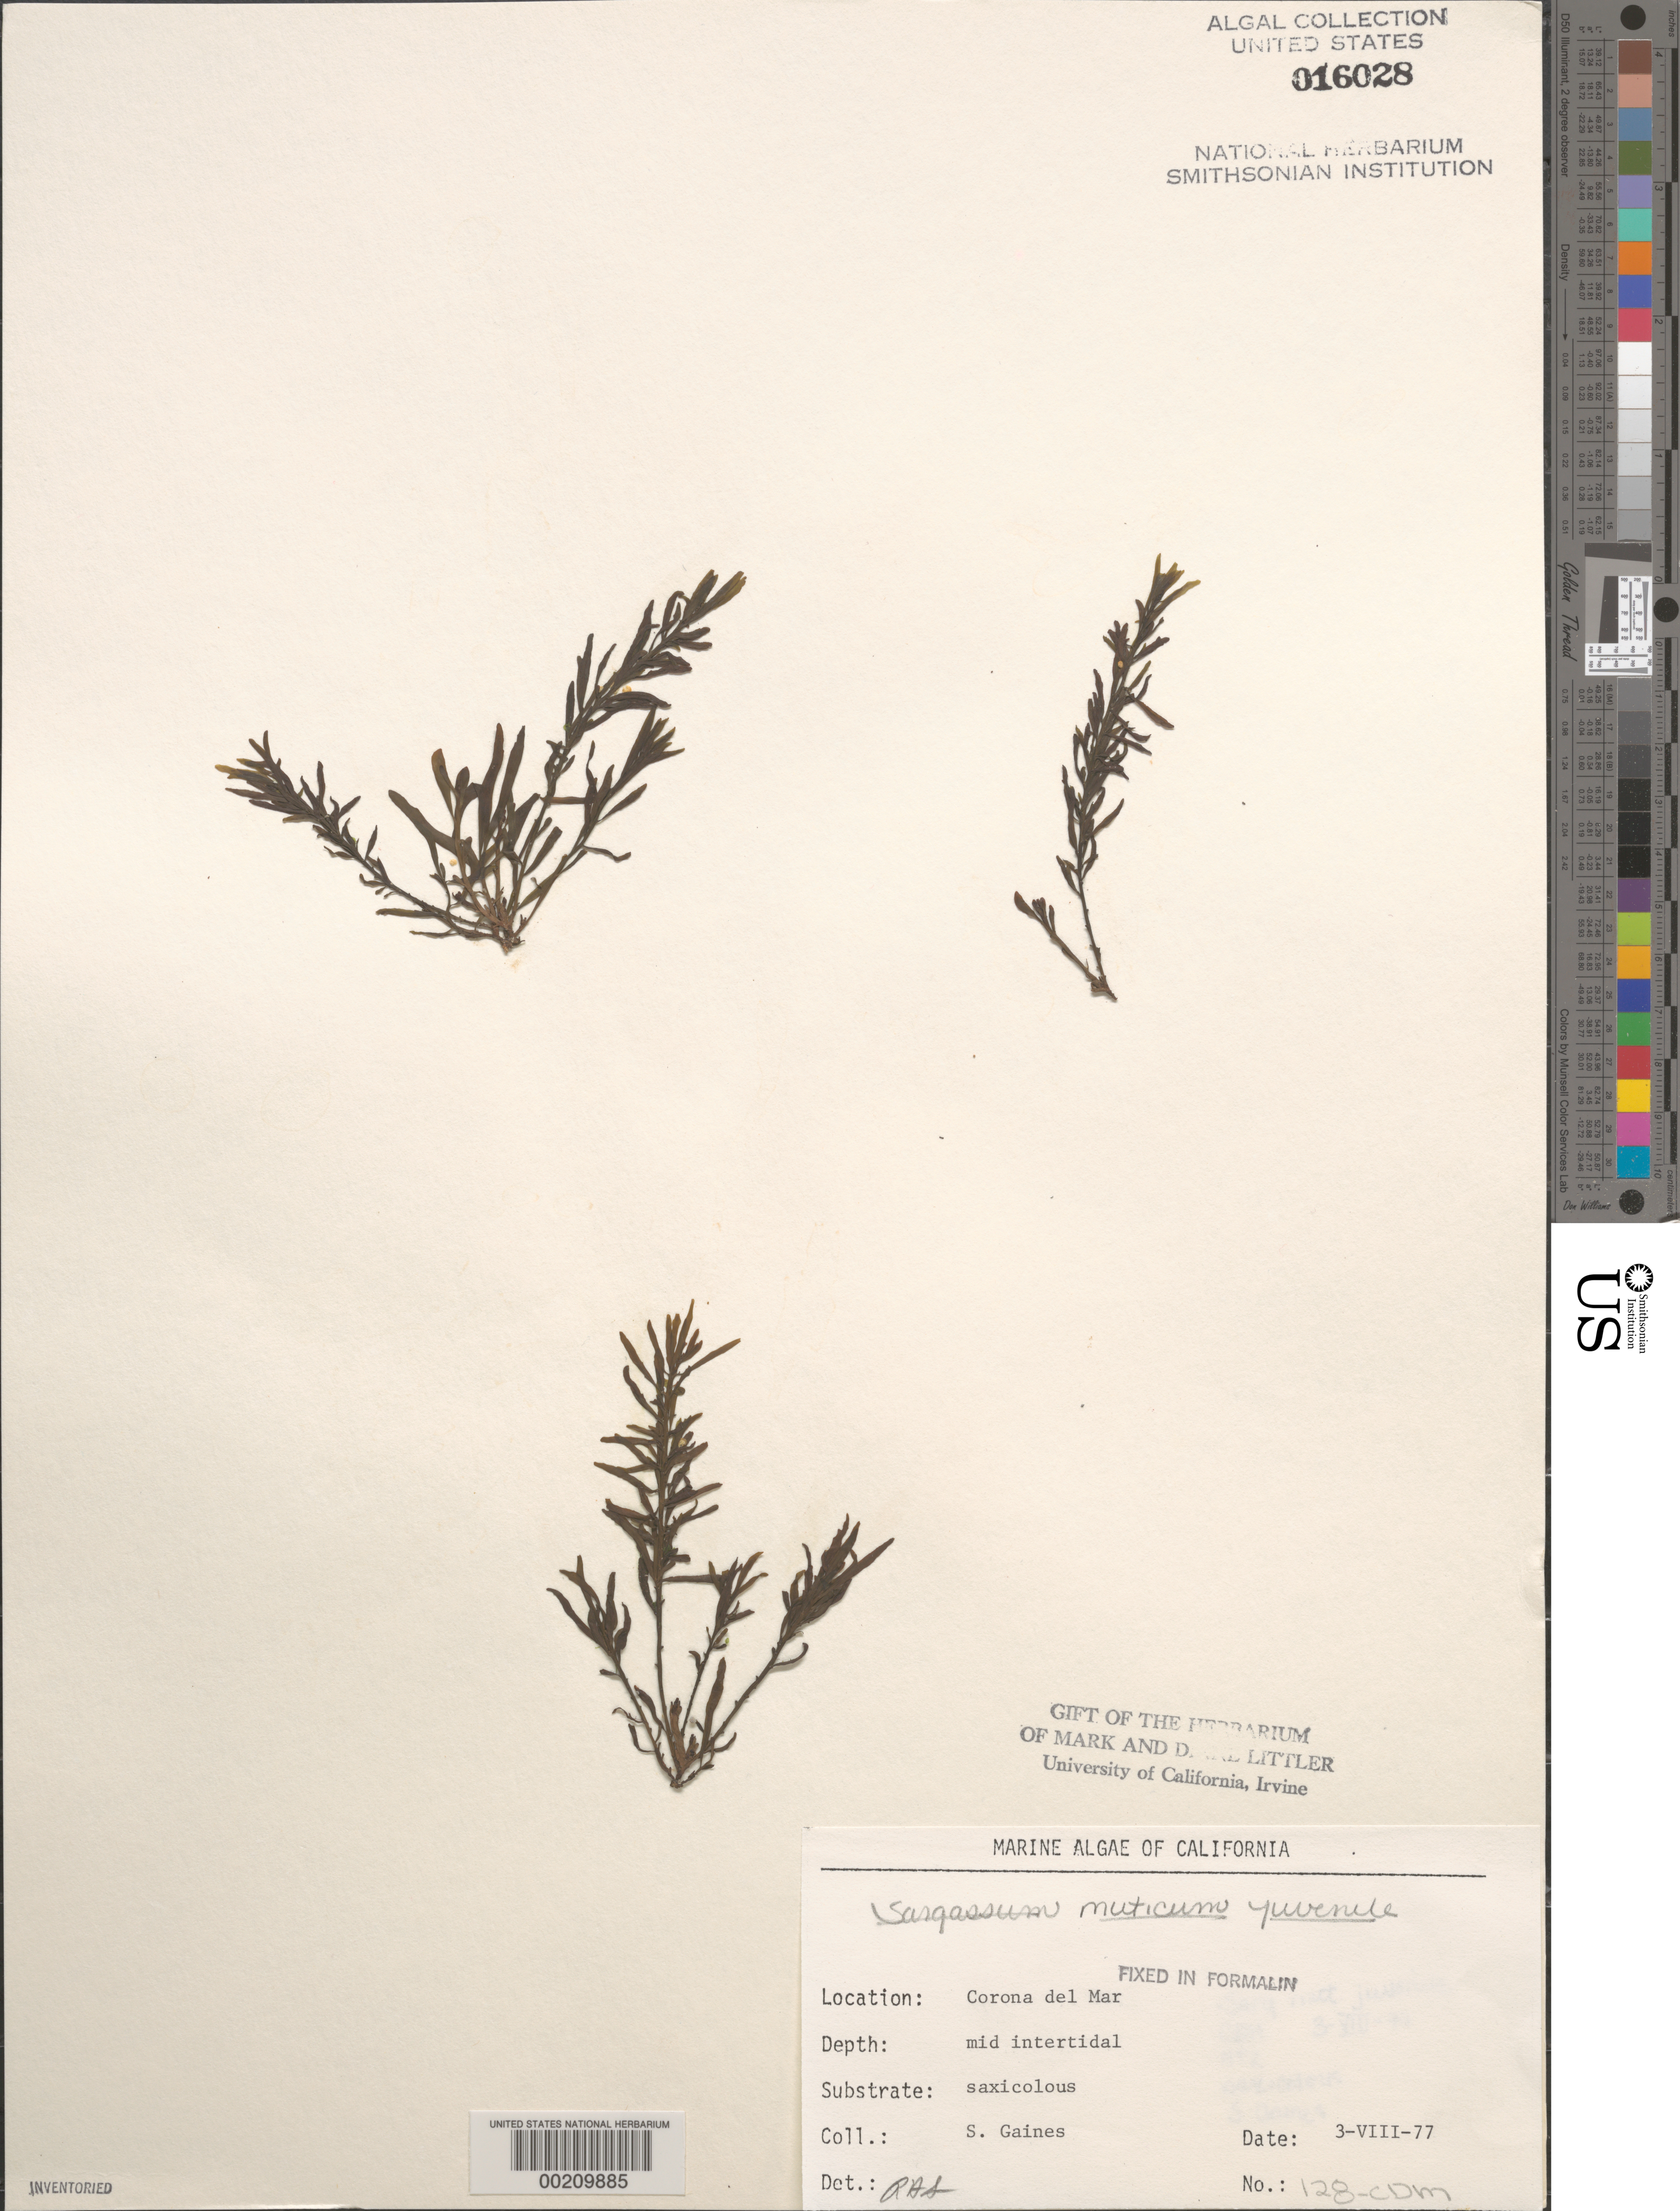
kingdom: Chromista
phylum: Ochrophyta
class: Phaeophyceae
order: Fucales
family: Sargassaceae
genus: Sargassum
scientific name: Sargassum muticum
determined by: Sims, Robert H.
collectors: S. Gaines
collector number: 128-cdm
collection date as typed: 03 Aug 1977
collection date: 1977-08-03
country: United States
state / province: California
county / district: Orange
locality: Corona del Mar, mouth of Morning Canyon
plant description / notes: BLM-SOCALBIGHT Rocky Intertidal Survey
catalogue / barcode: US 16028